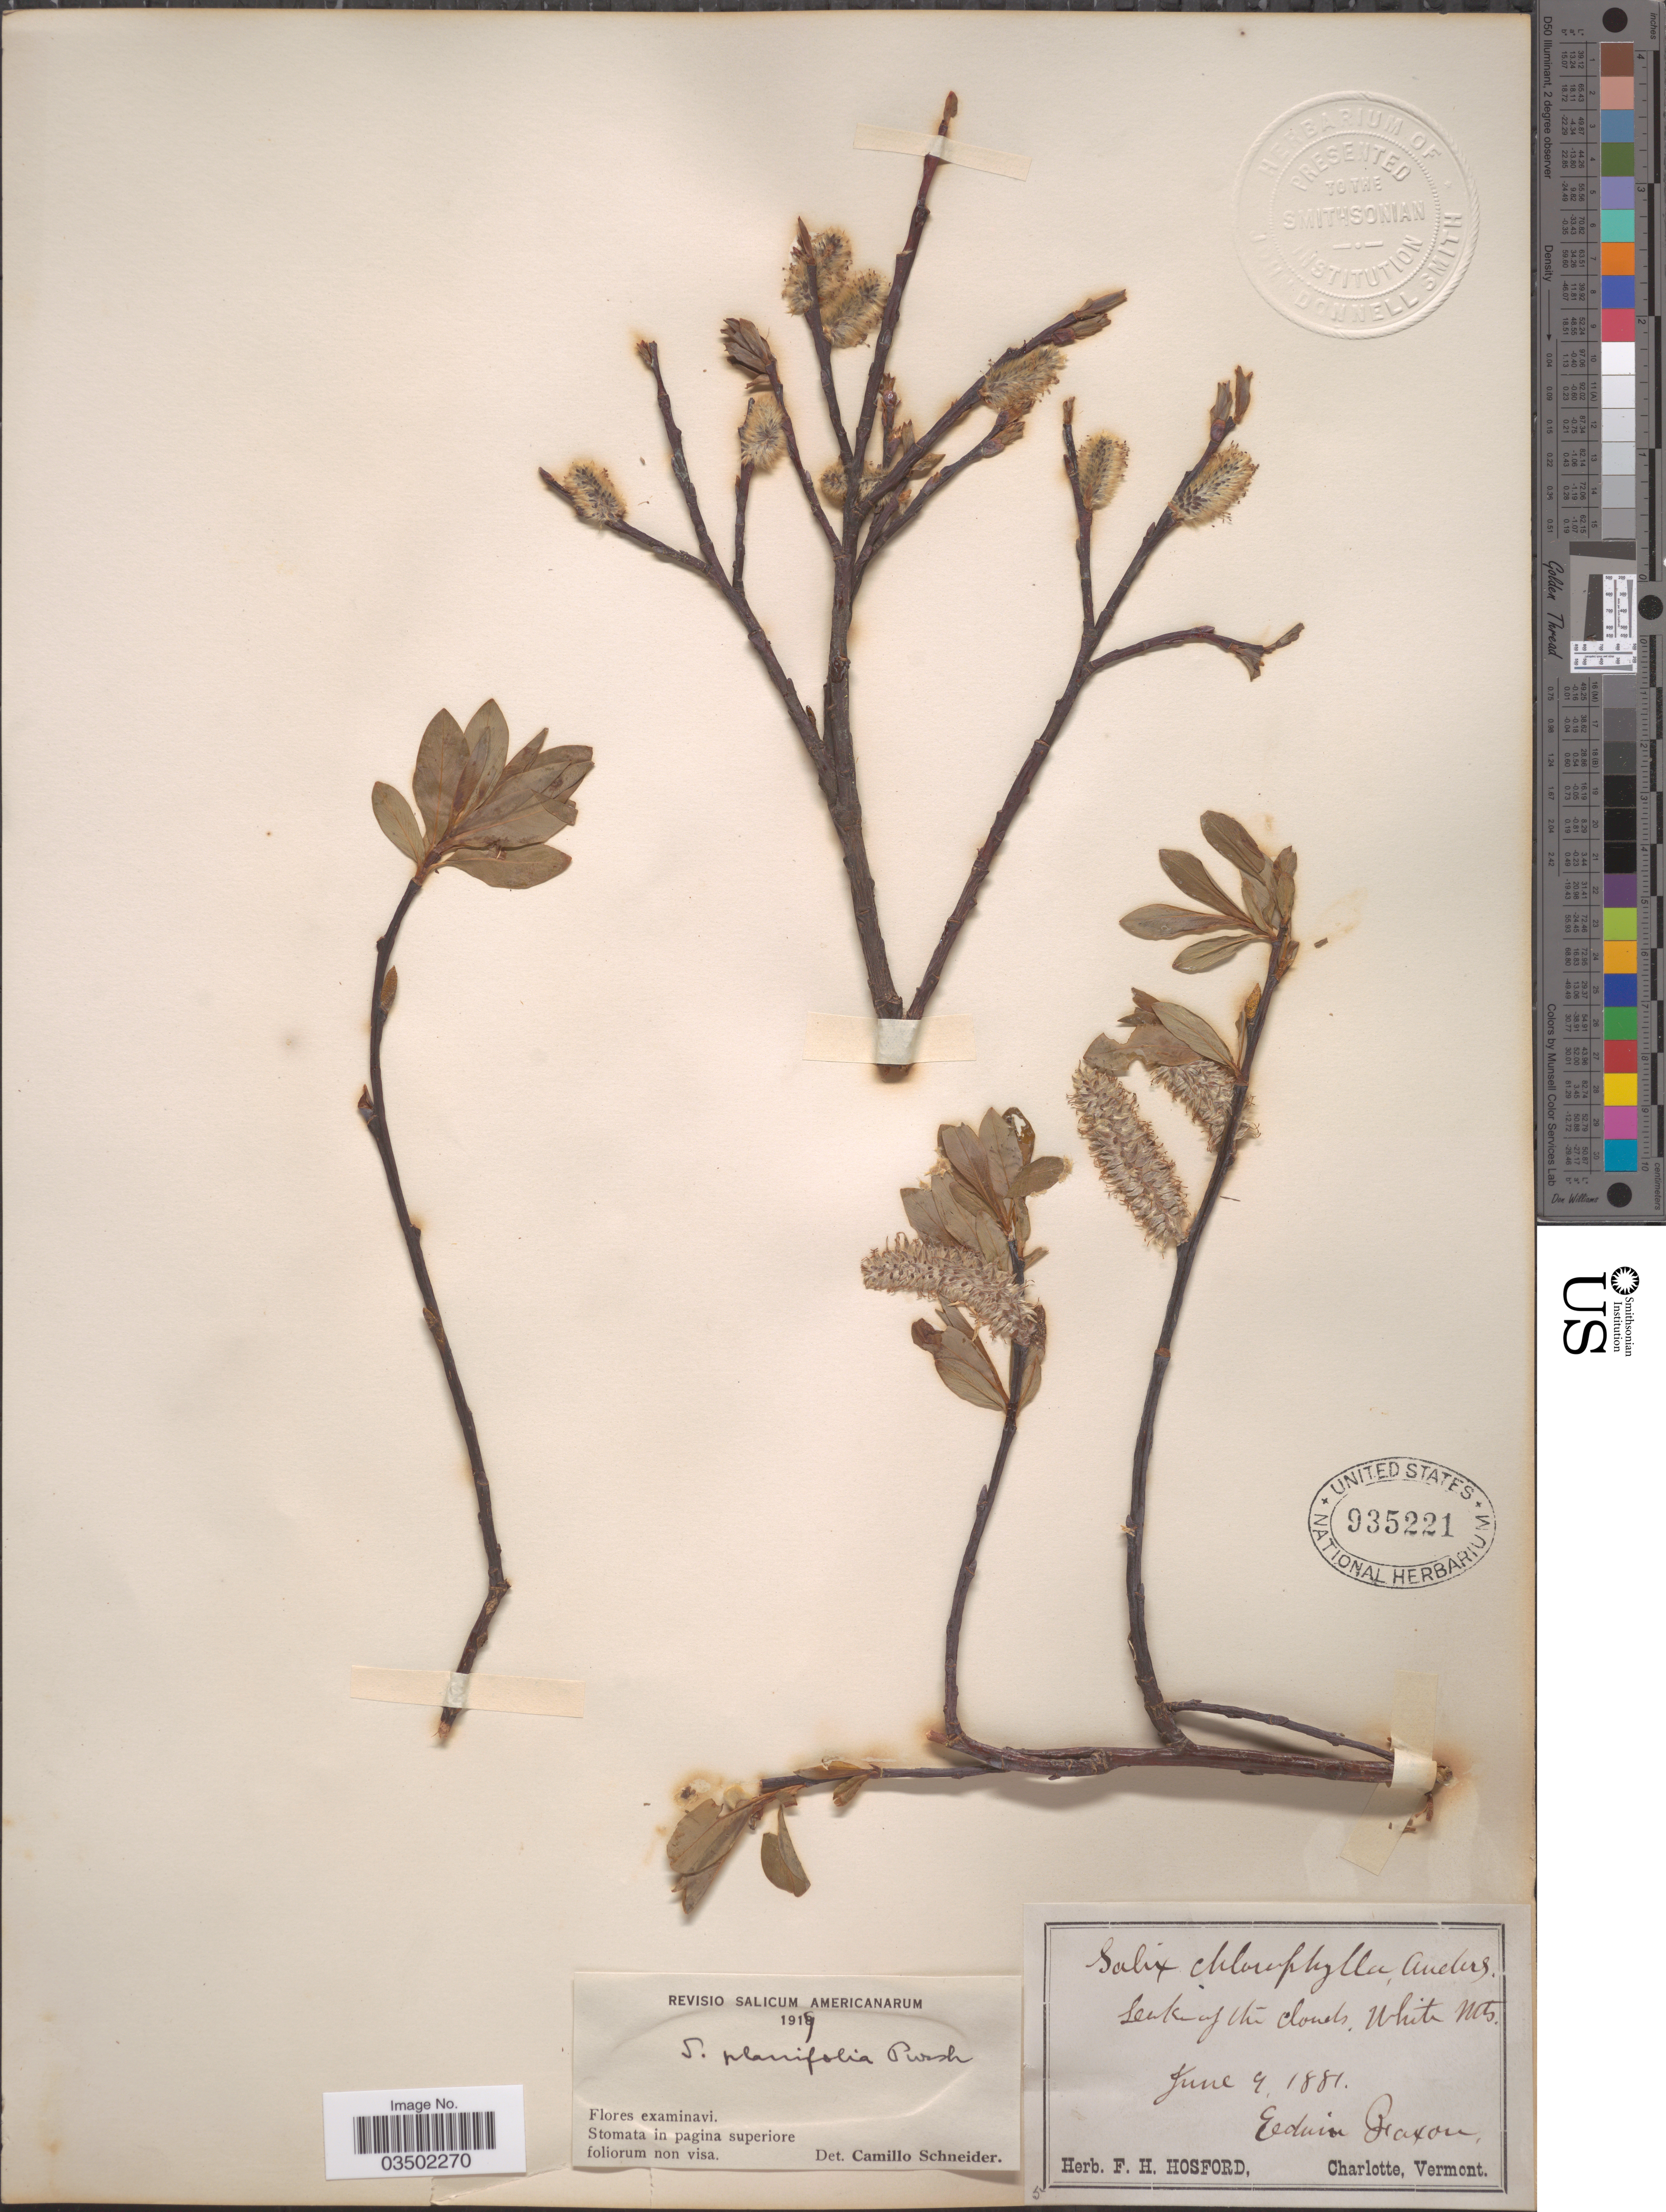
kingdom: Plantae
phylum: Tracheophyta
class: Magnoliopsida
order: Malpighiales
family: Salicaceae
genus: Salix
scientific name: Salix planifolia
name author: Pursh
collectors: E. Faxon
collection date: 1881-06-09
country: United States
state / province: Vermont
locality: Lake of the Clouds. White Mts.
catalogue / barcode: US 935221